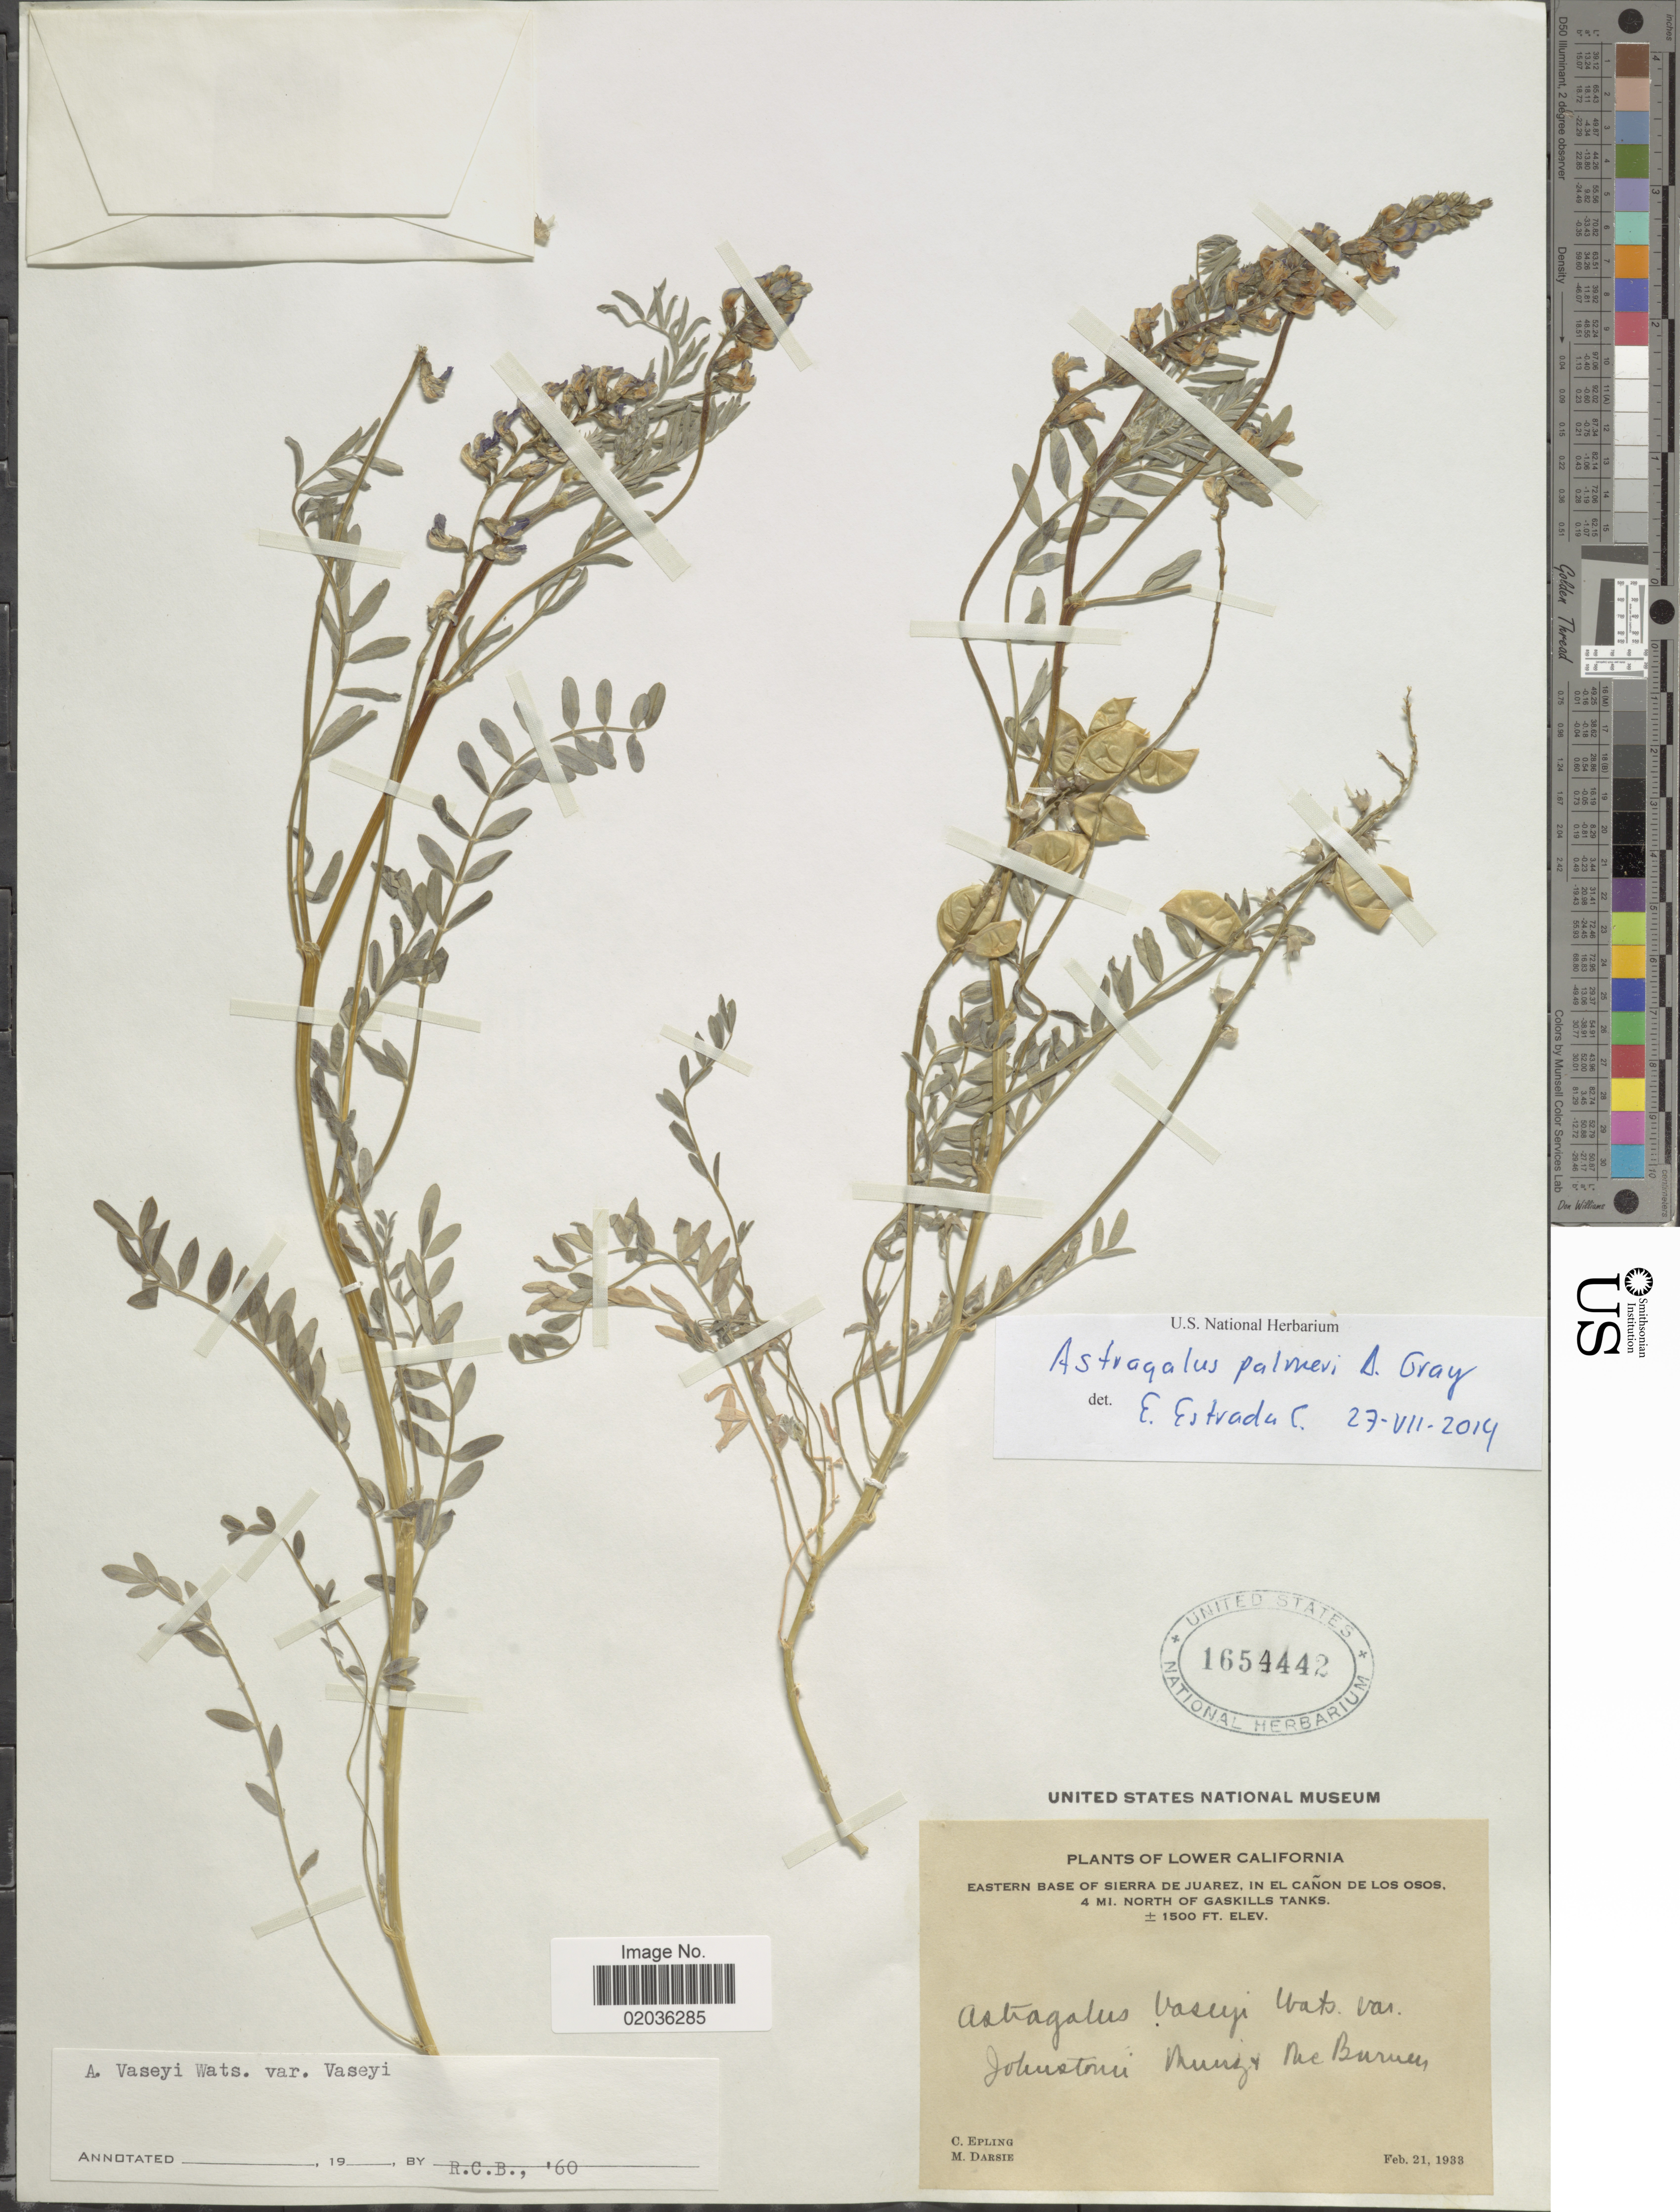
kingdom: Plantae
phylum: Tracheophyta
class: Magnoliopsida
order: Fabales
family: Fabaceae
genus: Astragalus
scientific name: Astragalus palmeri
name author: A. Gray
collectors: C. C. Epling & M. Darsie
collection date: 1933-02-21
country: Mexico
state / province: Baja California Norte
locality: Lower California. Eastern Base of Sierra de Juarez, in El Canon de los osos, 4 mi. north of Gaskills tanks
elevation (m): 457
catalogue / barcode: US 1654442